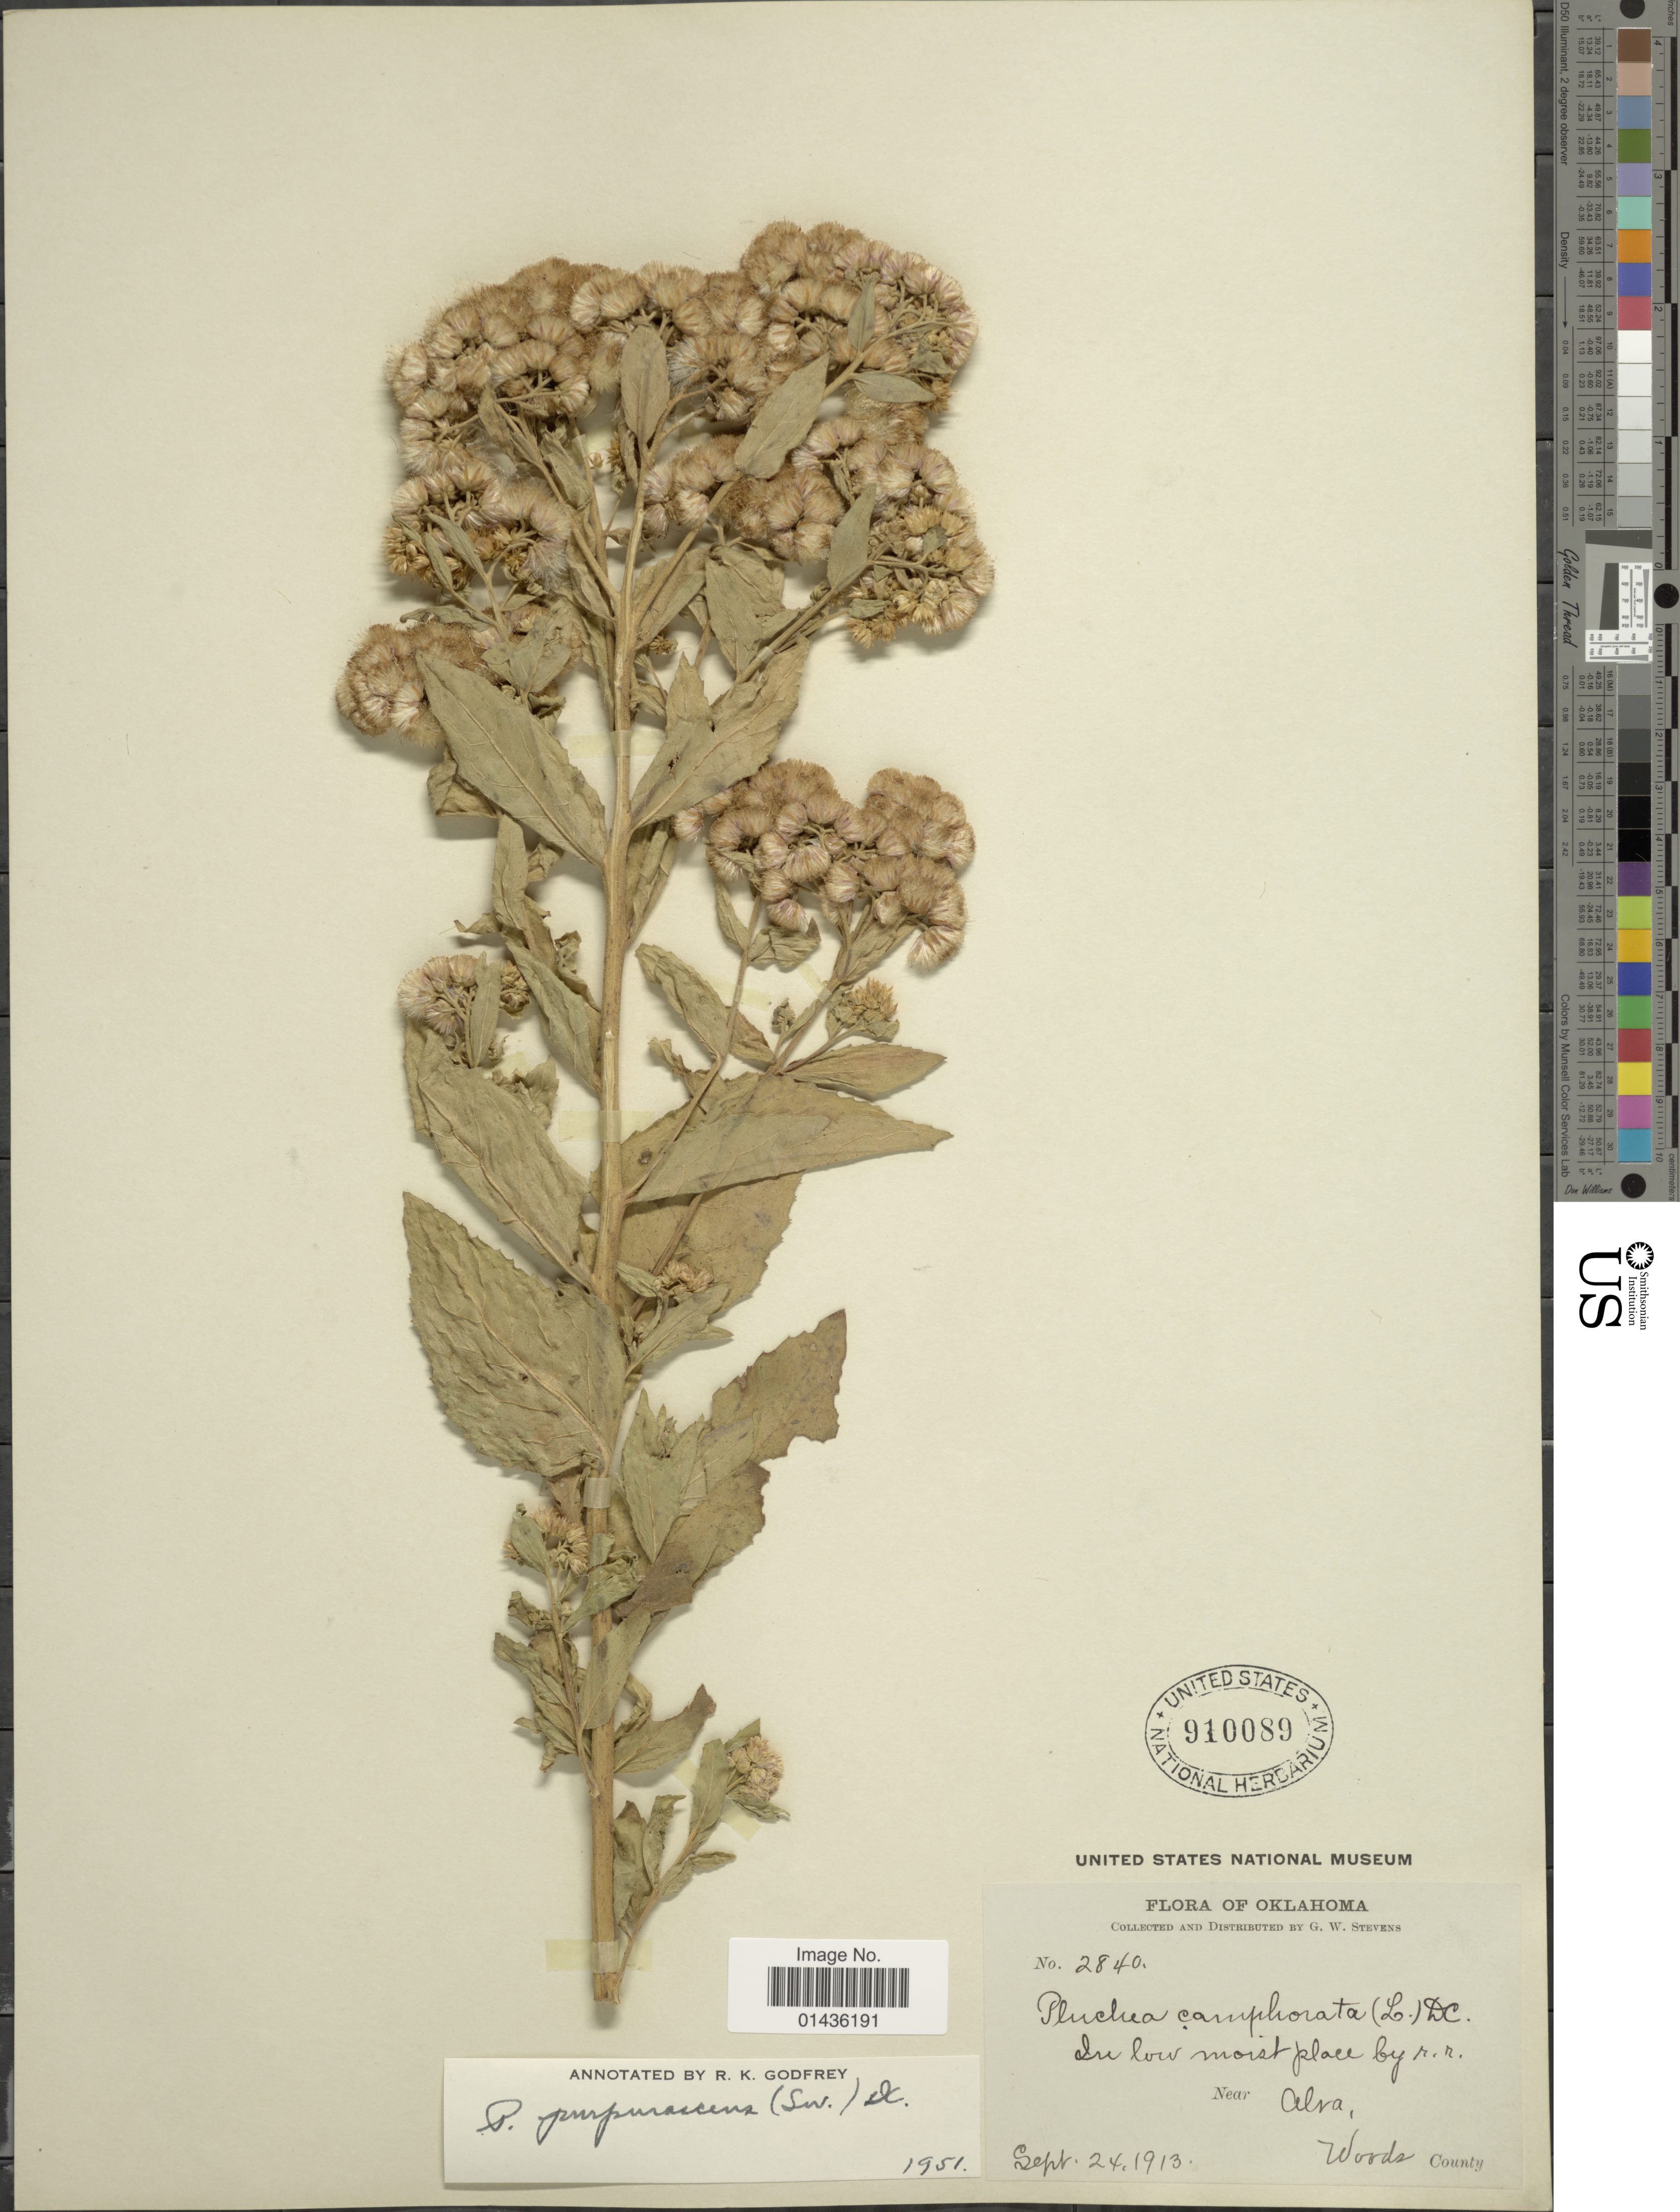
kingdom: Plantae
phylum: Tracheophyta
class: Magnoliopsida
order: Asterales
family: Asteraceae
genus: Pluchea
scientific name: Pluchea odorata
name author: (L.) Cass.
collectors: G. W. Stevens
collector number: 2840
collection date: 1913-09-24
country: United States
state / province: Oklahoma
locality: Near Alva, Woods County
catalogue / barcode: US 910089